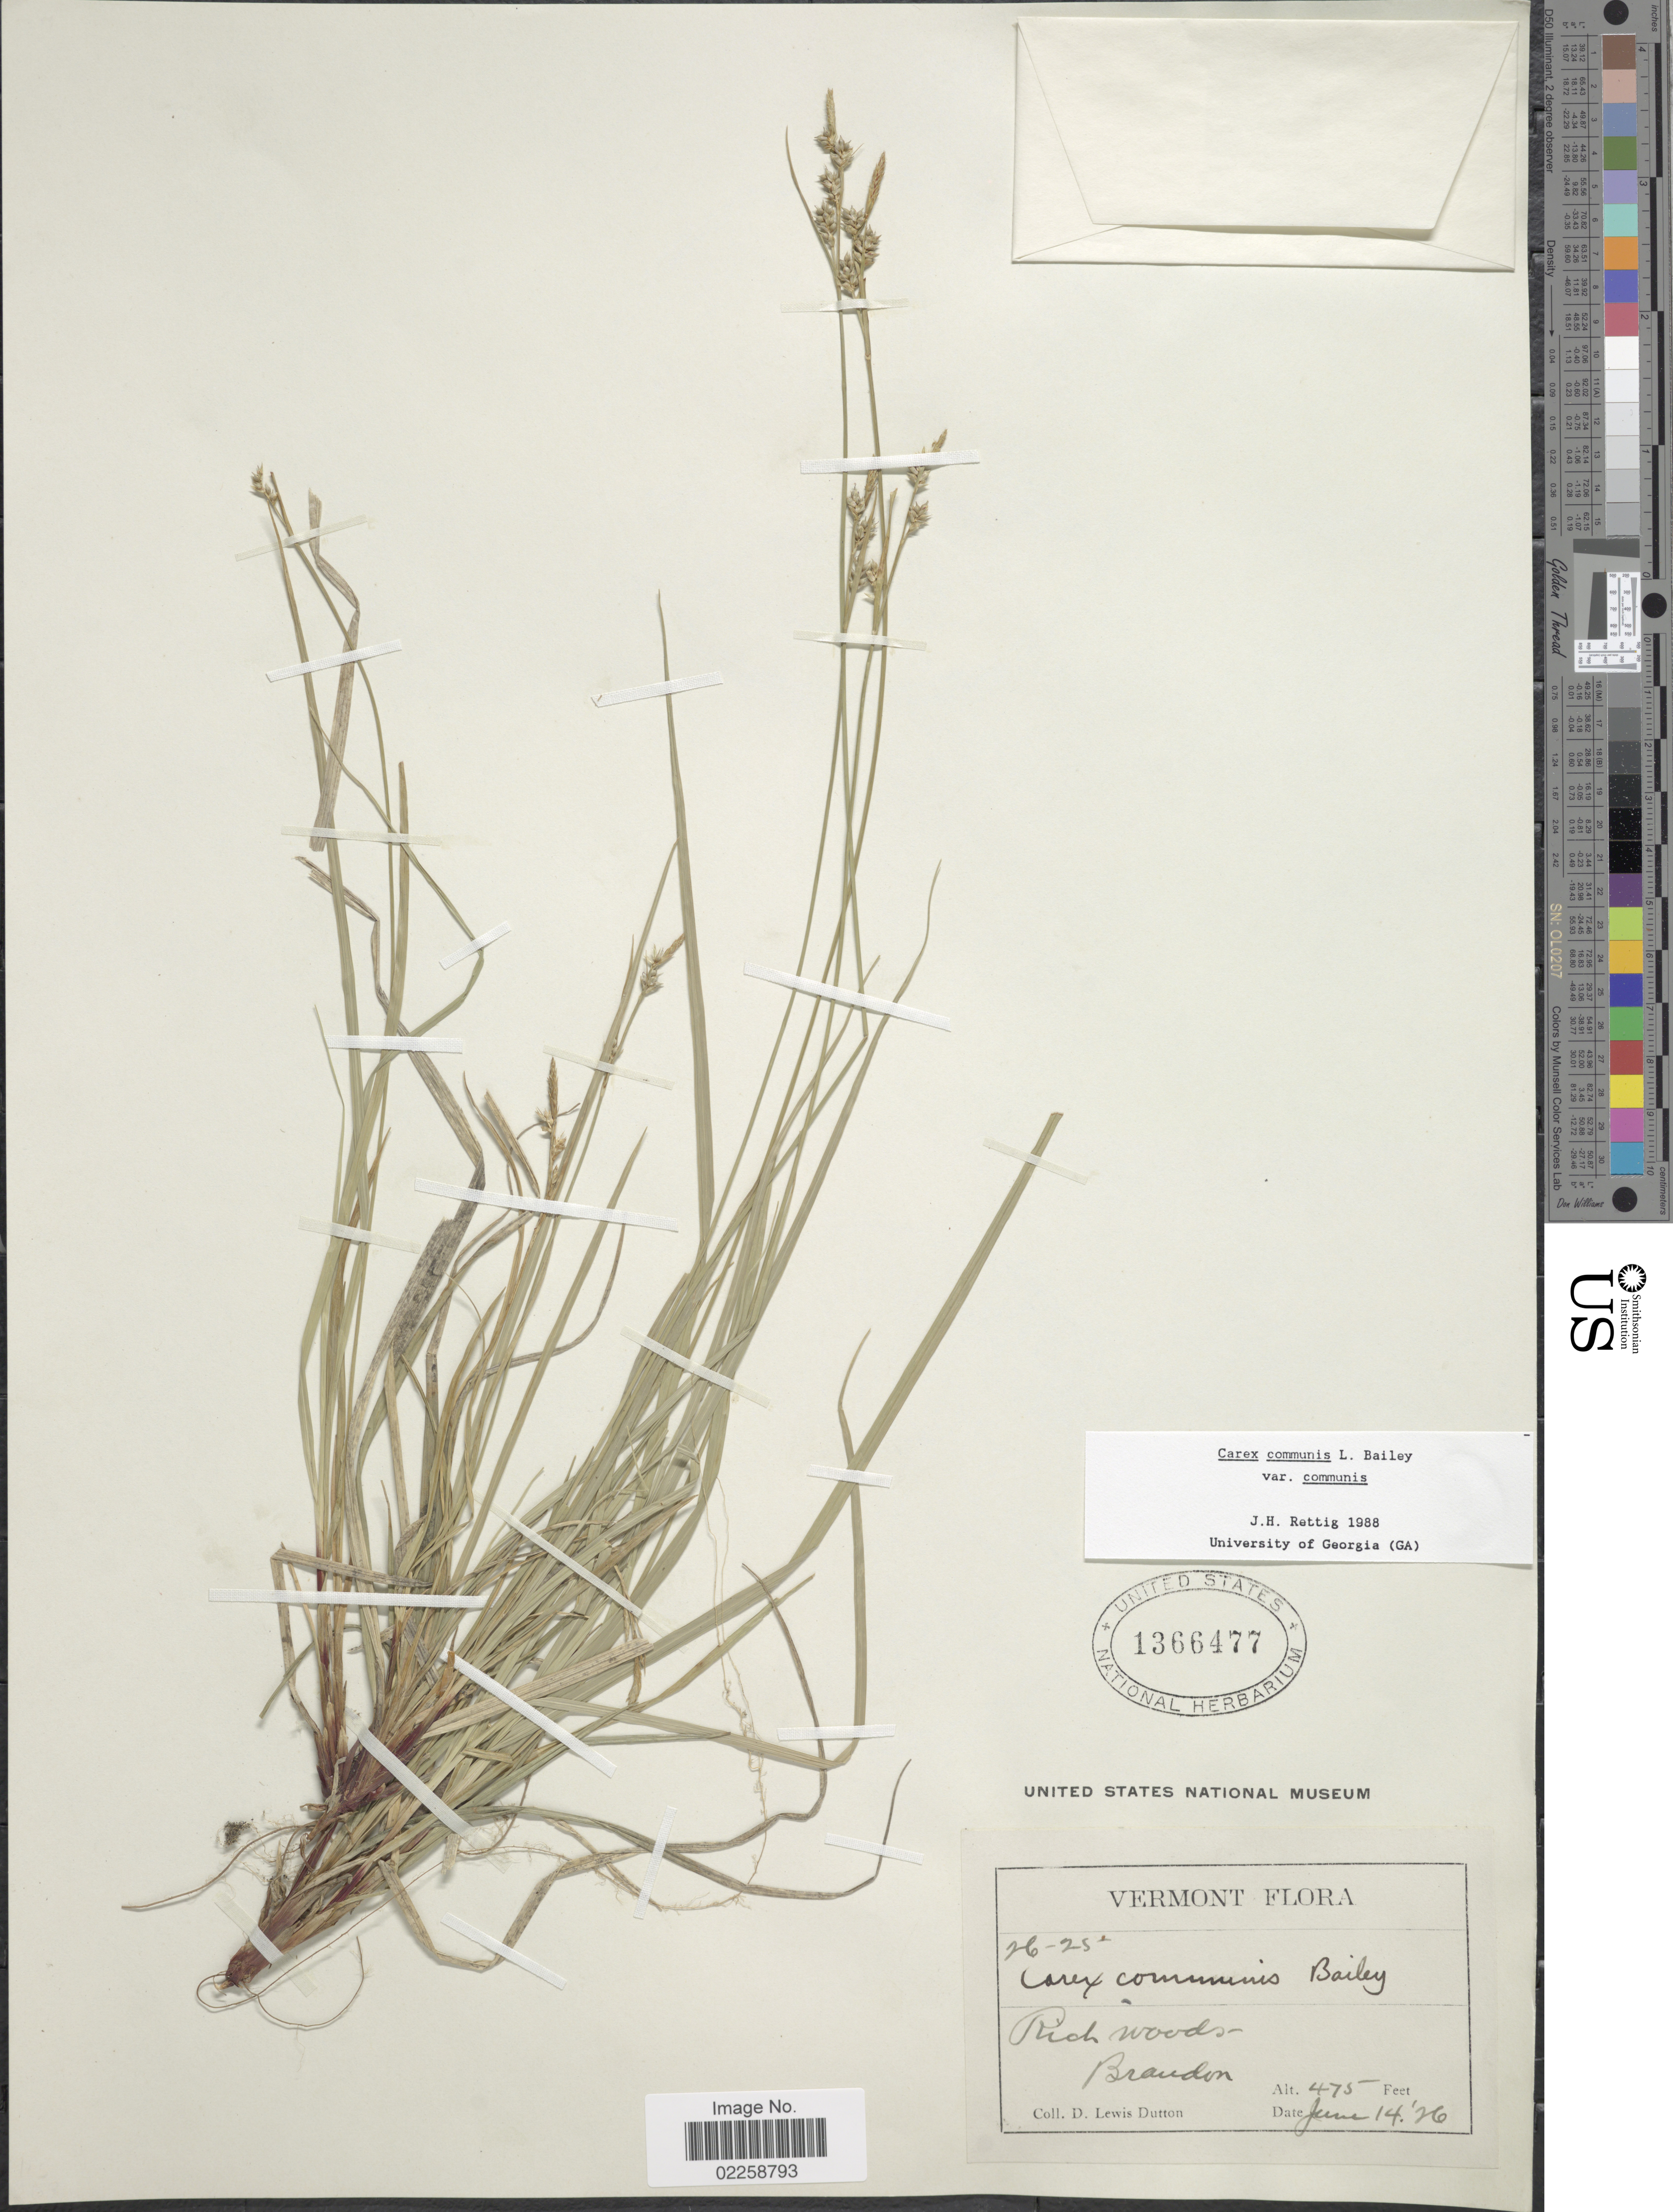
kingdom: Plantae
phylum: Tracheophyta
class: Liliopsida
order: Poales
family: Cyperaceae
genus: Carex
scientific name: Carex communis var. communis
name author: L.H. Bailey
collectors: D. Dutton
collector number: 26-25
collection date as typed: Transcribed d/m/y: 14/6/26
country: United States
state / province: Vermont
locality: Brandon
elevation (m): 145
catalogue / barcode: US 1366477